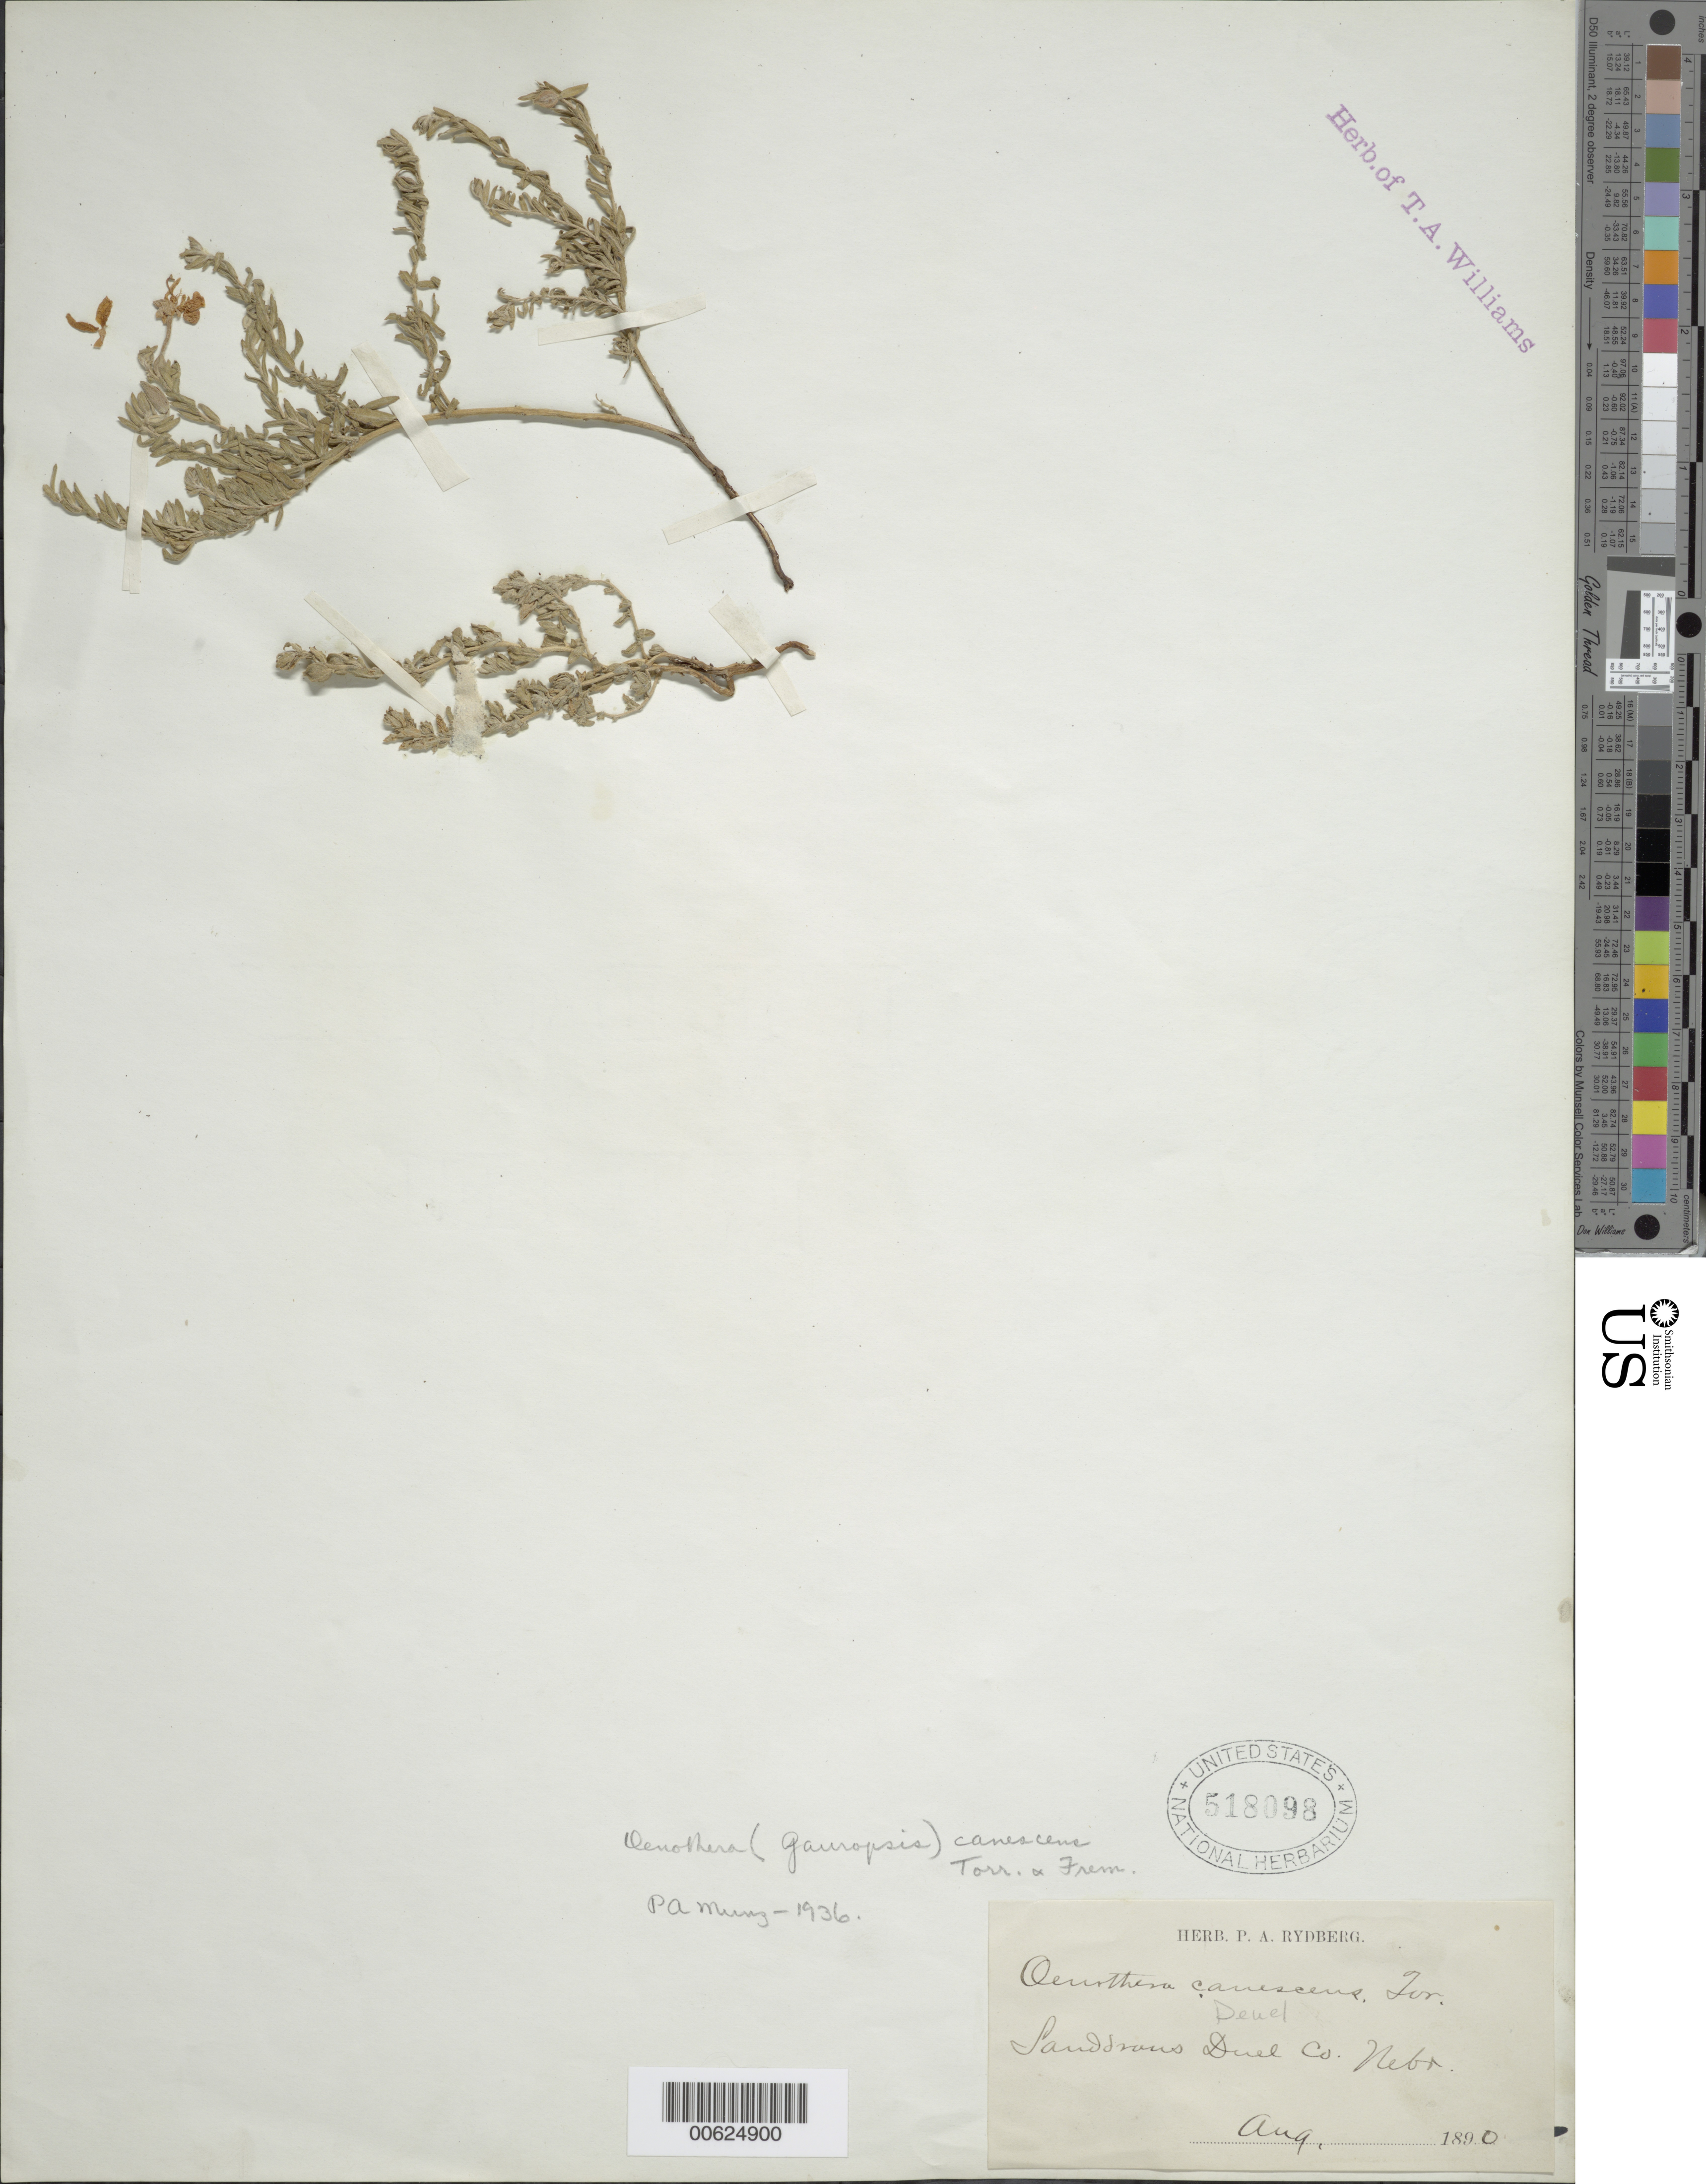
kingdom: Plantae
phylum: Tracheophyta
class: Magnoliopsida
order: Myrtales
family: Onagraceae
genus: Oenothera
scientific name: Oenothera canescens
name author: Torr. & Frém.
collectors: P. A. Rydberg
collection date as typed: Aug 1890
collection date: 1890-08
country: United States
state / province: Nebraska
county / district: Deuel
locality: Sanddrons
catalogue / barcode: US 518098